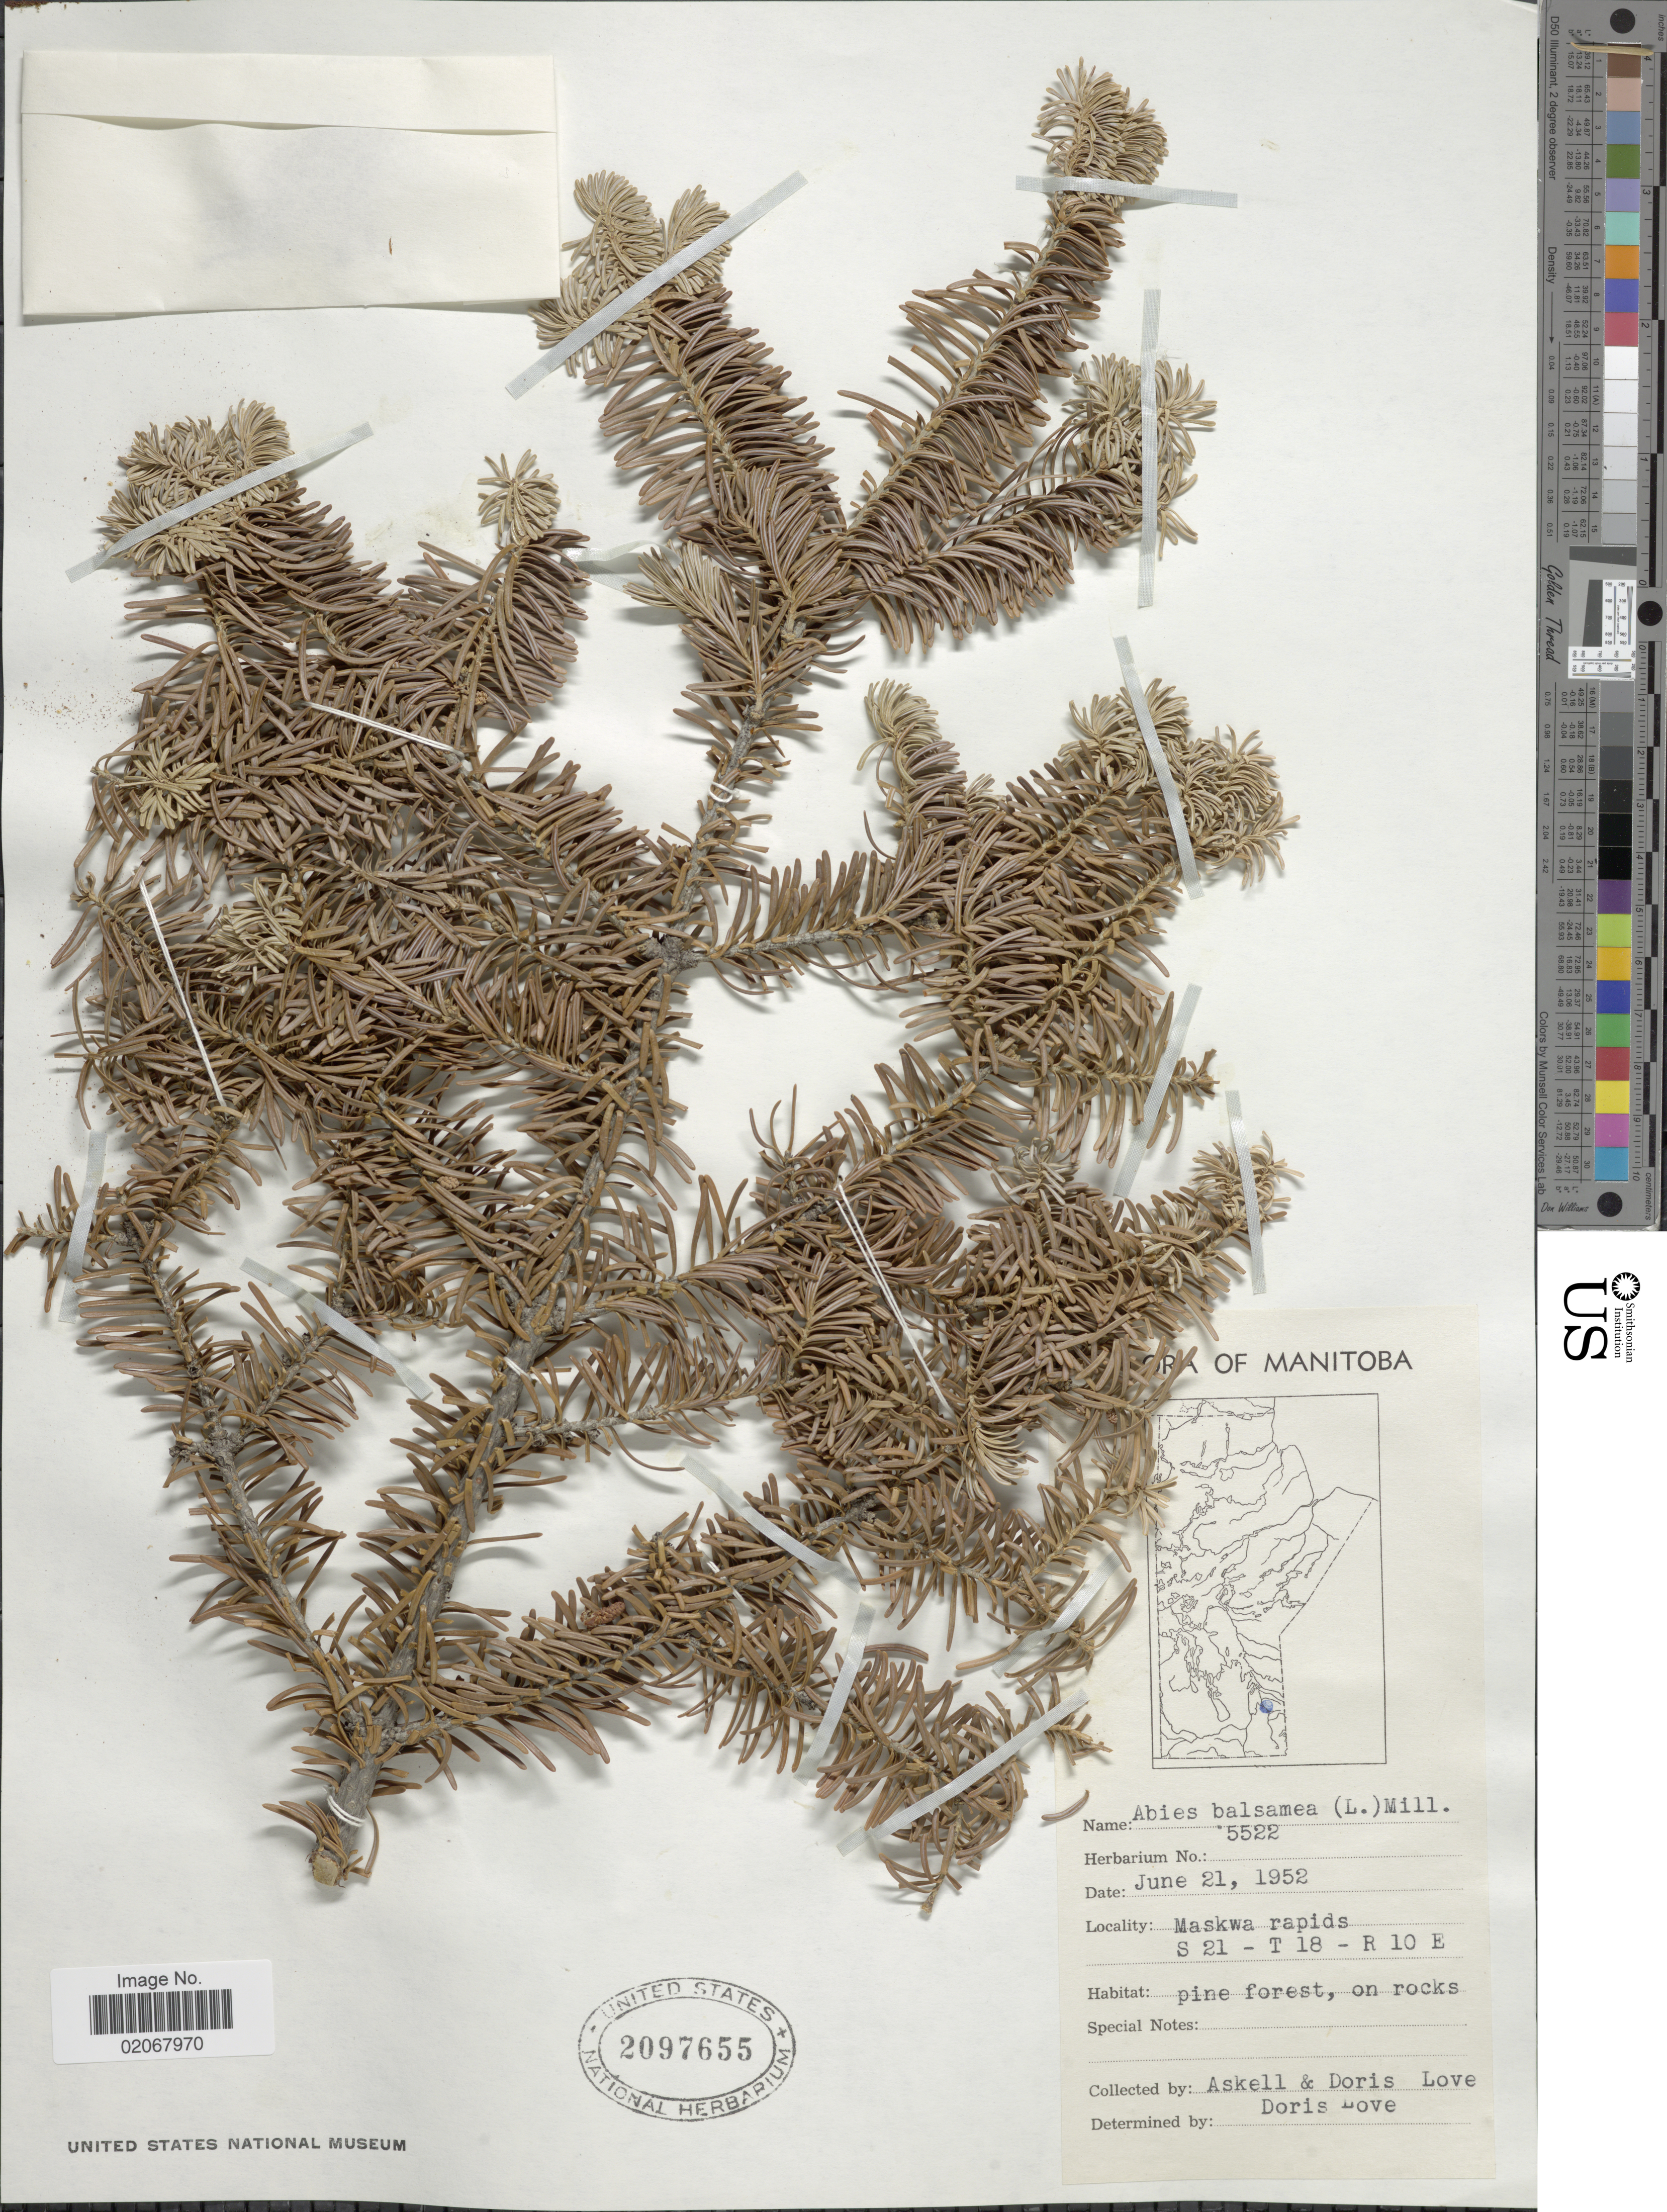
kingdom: Plantae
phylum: Tracheophyta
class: Pinopsida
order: Pinales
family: Pinaceae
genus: Abies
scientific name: Abies balsamea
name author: (L.) Mill.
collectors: Á. Löve & D. Löve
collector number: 5522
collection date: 1952-06-21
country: Canada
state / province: Manitoba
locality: Maskwa rapids, S 21 - T 18 - R 10 E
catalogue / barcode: US 2097655